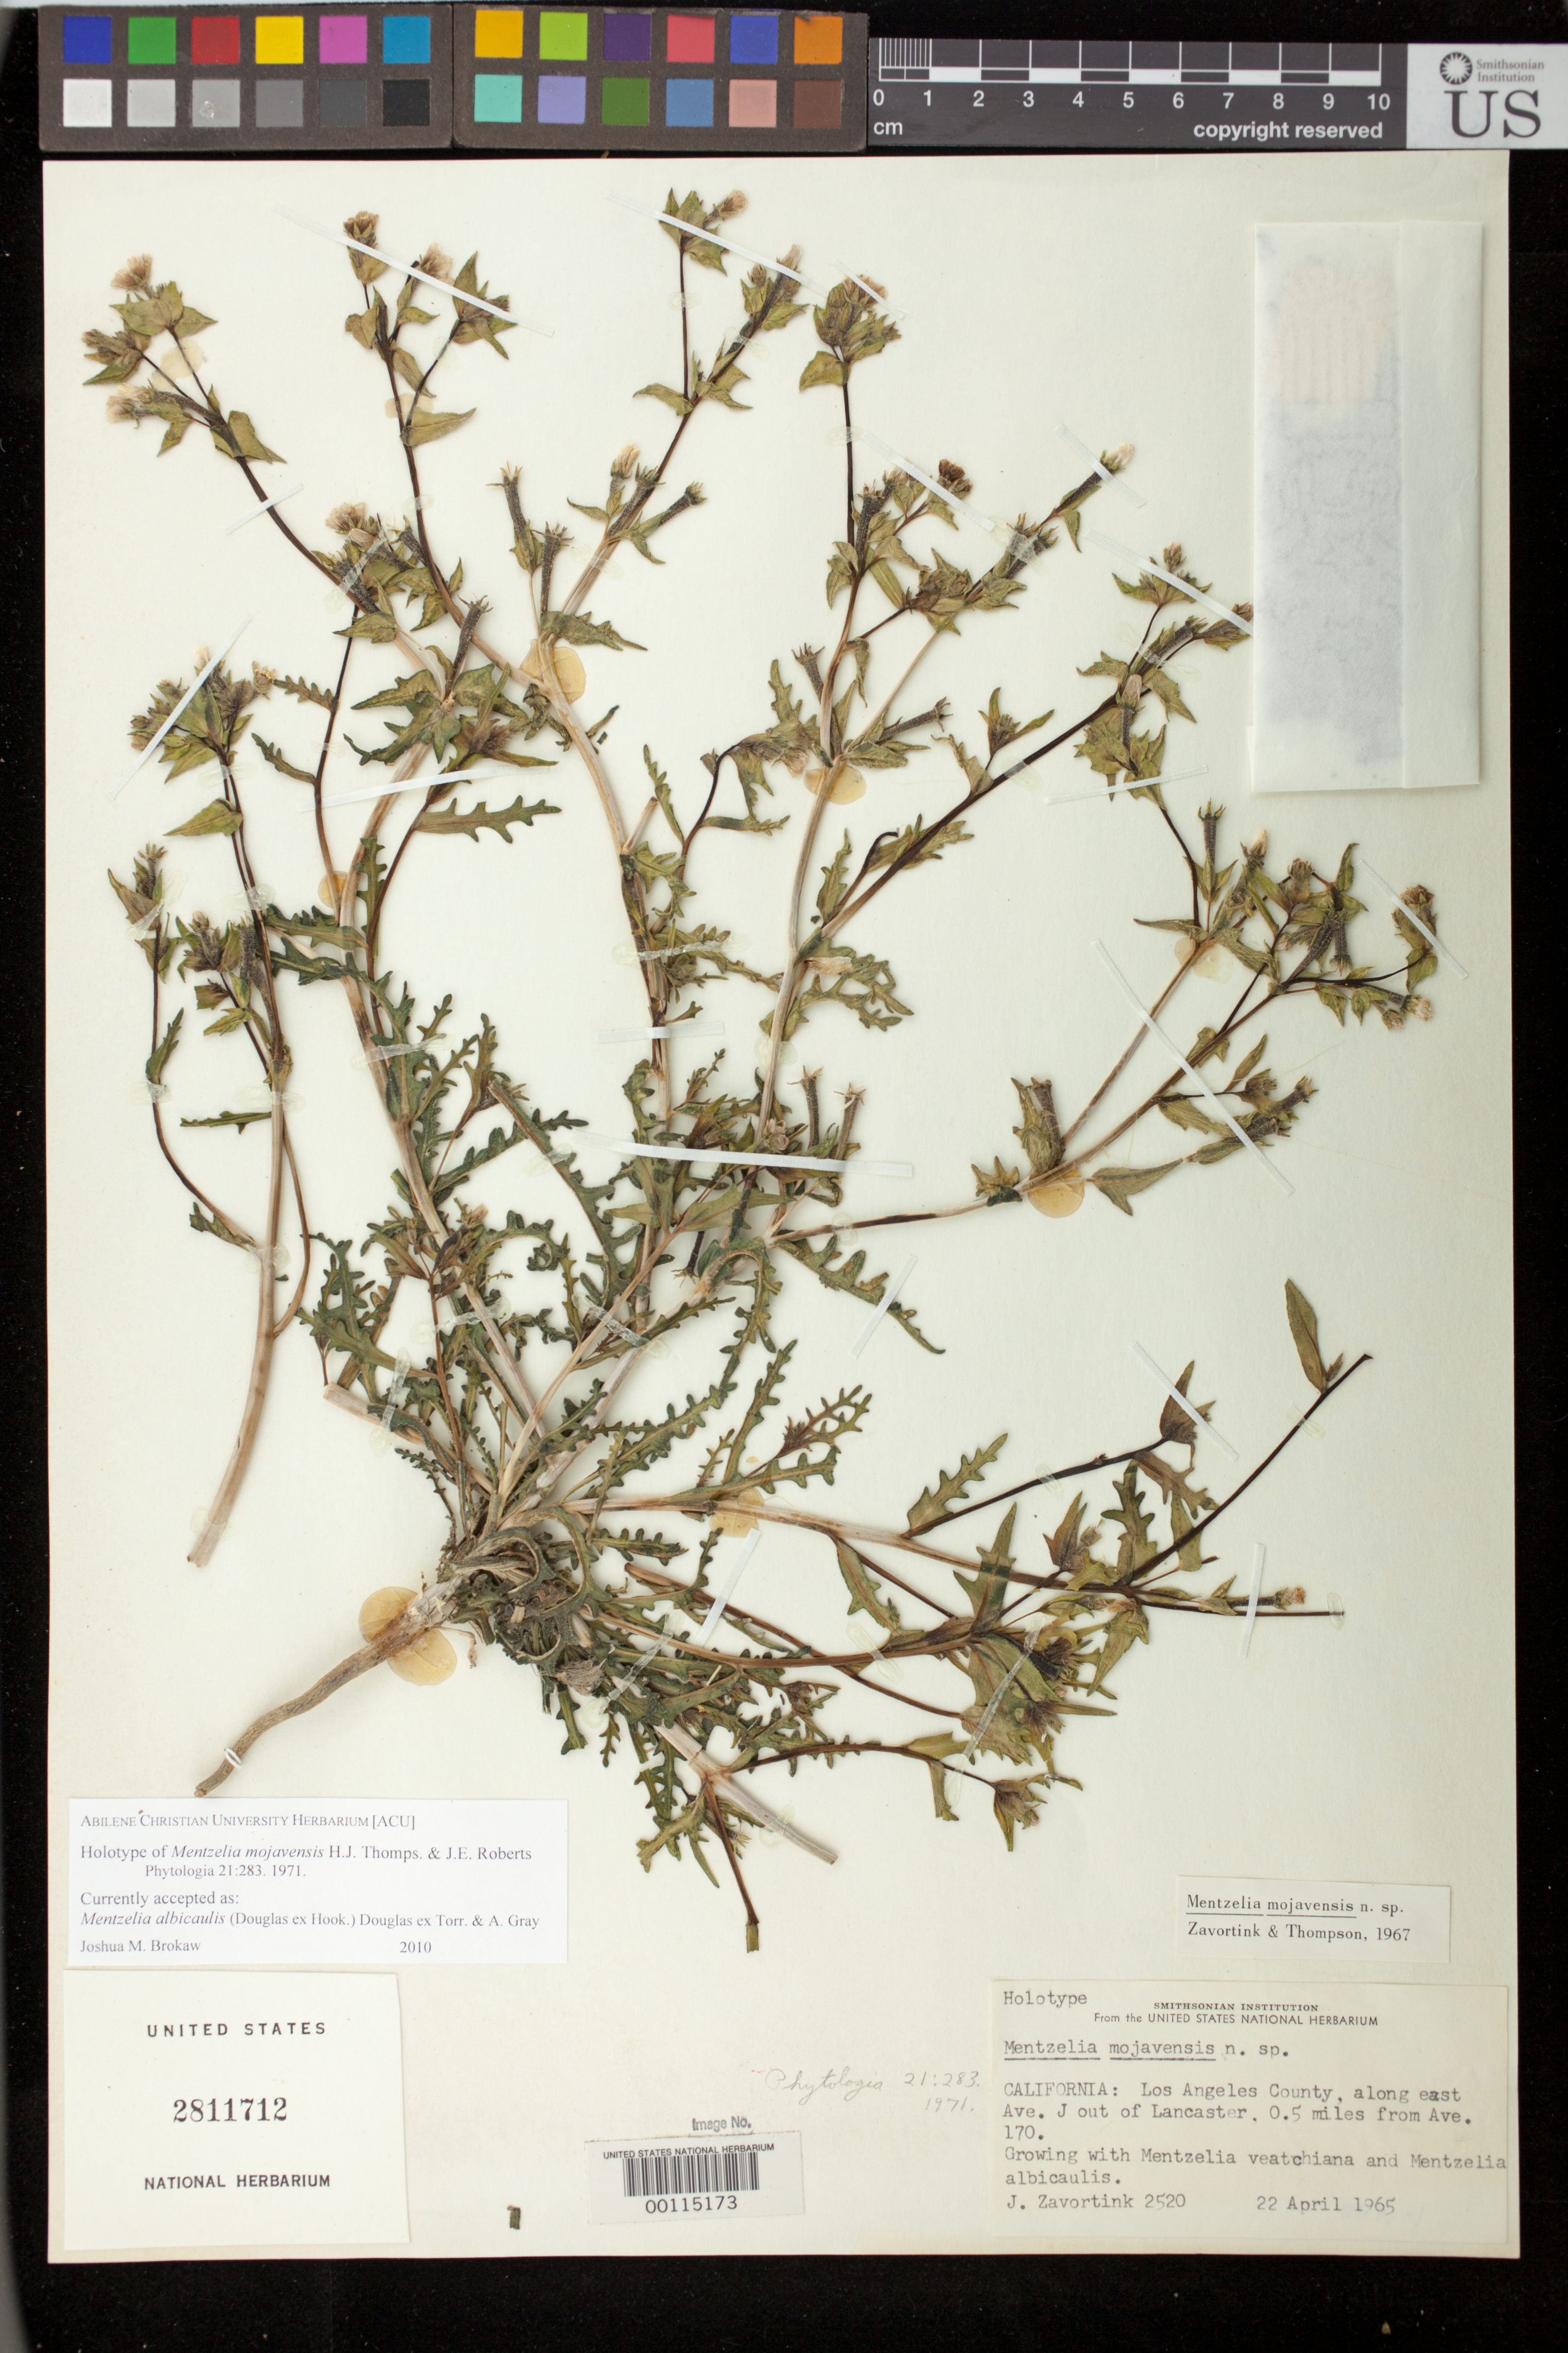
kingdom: Plantae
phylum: Tracheophyta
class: Magnoliopsida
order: Cornales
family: Loasaceae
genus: Mentzelia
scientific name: Mentzelia mojavensis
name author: H.J. Thomps. & J.E. Roberts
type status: Holotype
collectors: J. E. Zavortink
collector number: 2520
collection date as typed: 22 Apr 1965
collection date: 1965-04-22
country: United States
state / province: California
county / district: Los Angeles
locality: Near Lancaster.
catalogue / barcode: US 2811712